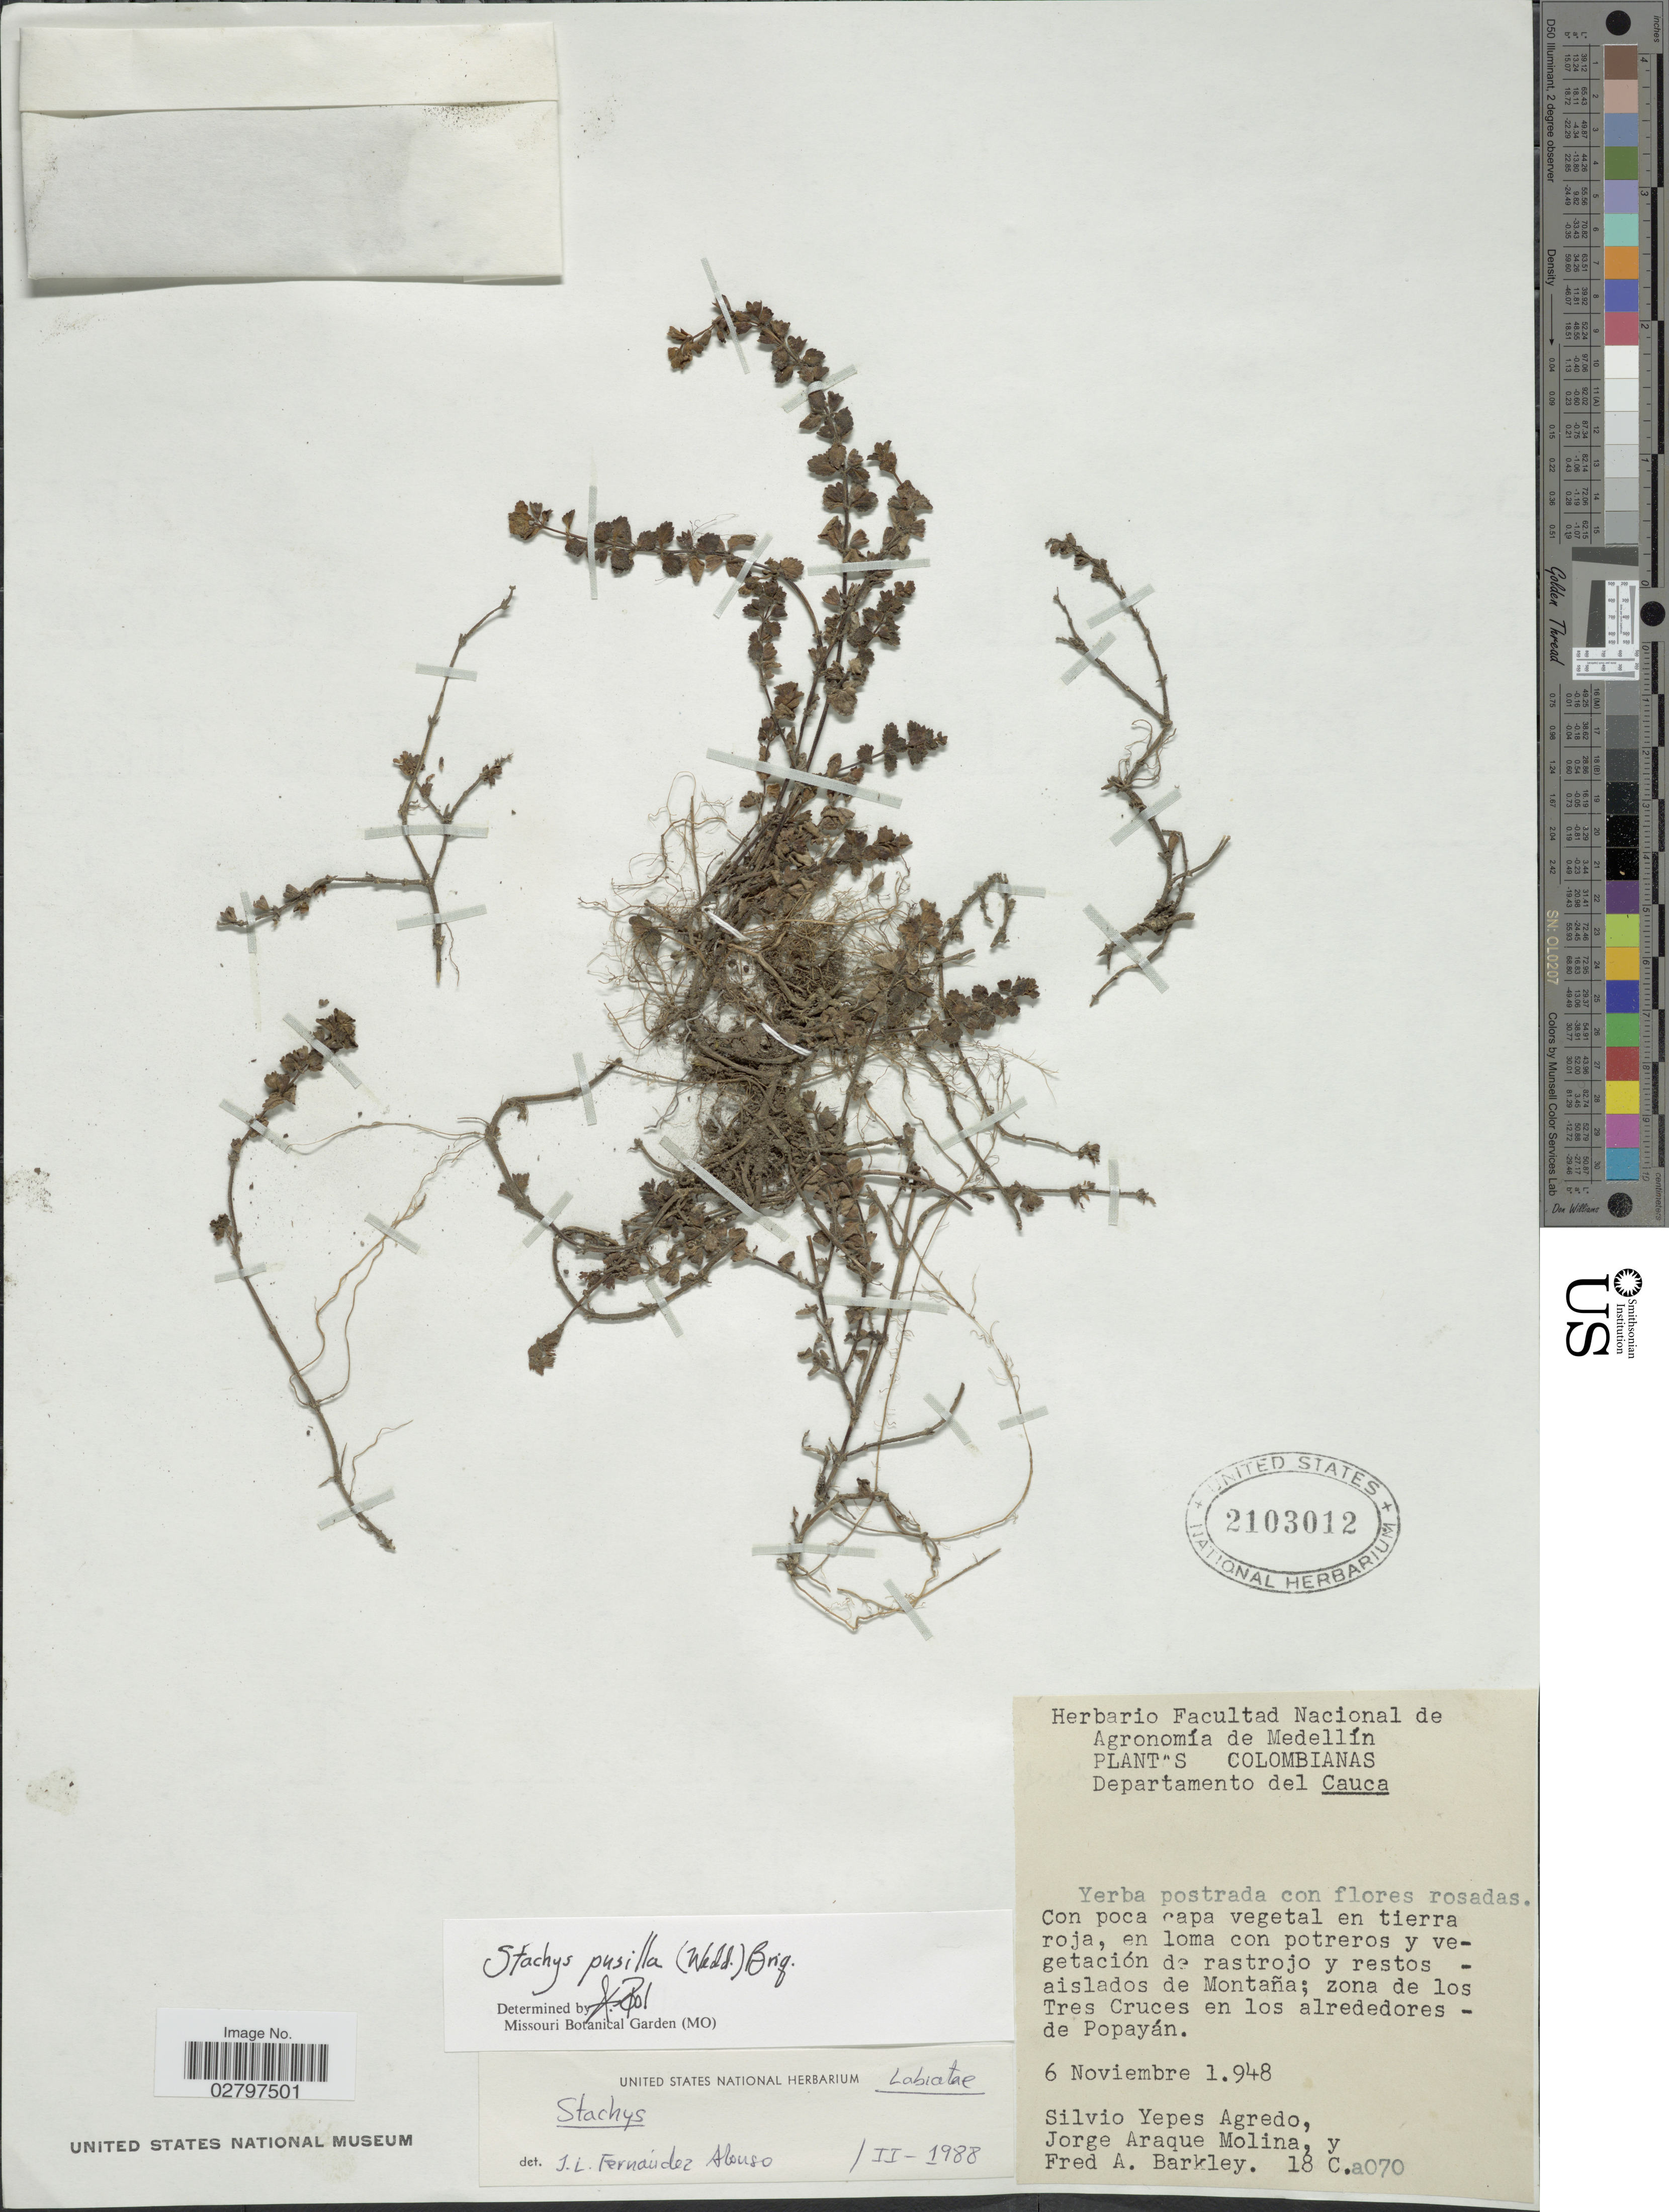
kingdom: Plantae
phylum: Tracheophyta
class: Magnoliopsida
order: Lamiales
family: Lamiaceae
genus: Stachys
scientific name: Stachys pusilla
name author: (Wedd.) Briq.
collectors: S. Yepes-Agredo, J. Araque Molina & F. A. Barkley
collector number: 18C.a070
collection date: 1948-11-06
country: Colombia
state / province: Cauca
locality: Departamento del Cauca, zona de los Tres Cruces en los alrededores - de Popayán.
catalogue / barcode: US 2103012